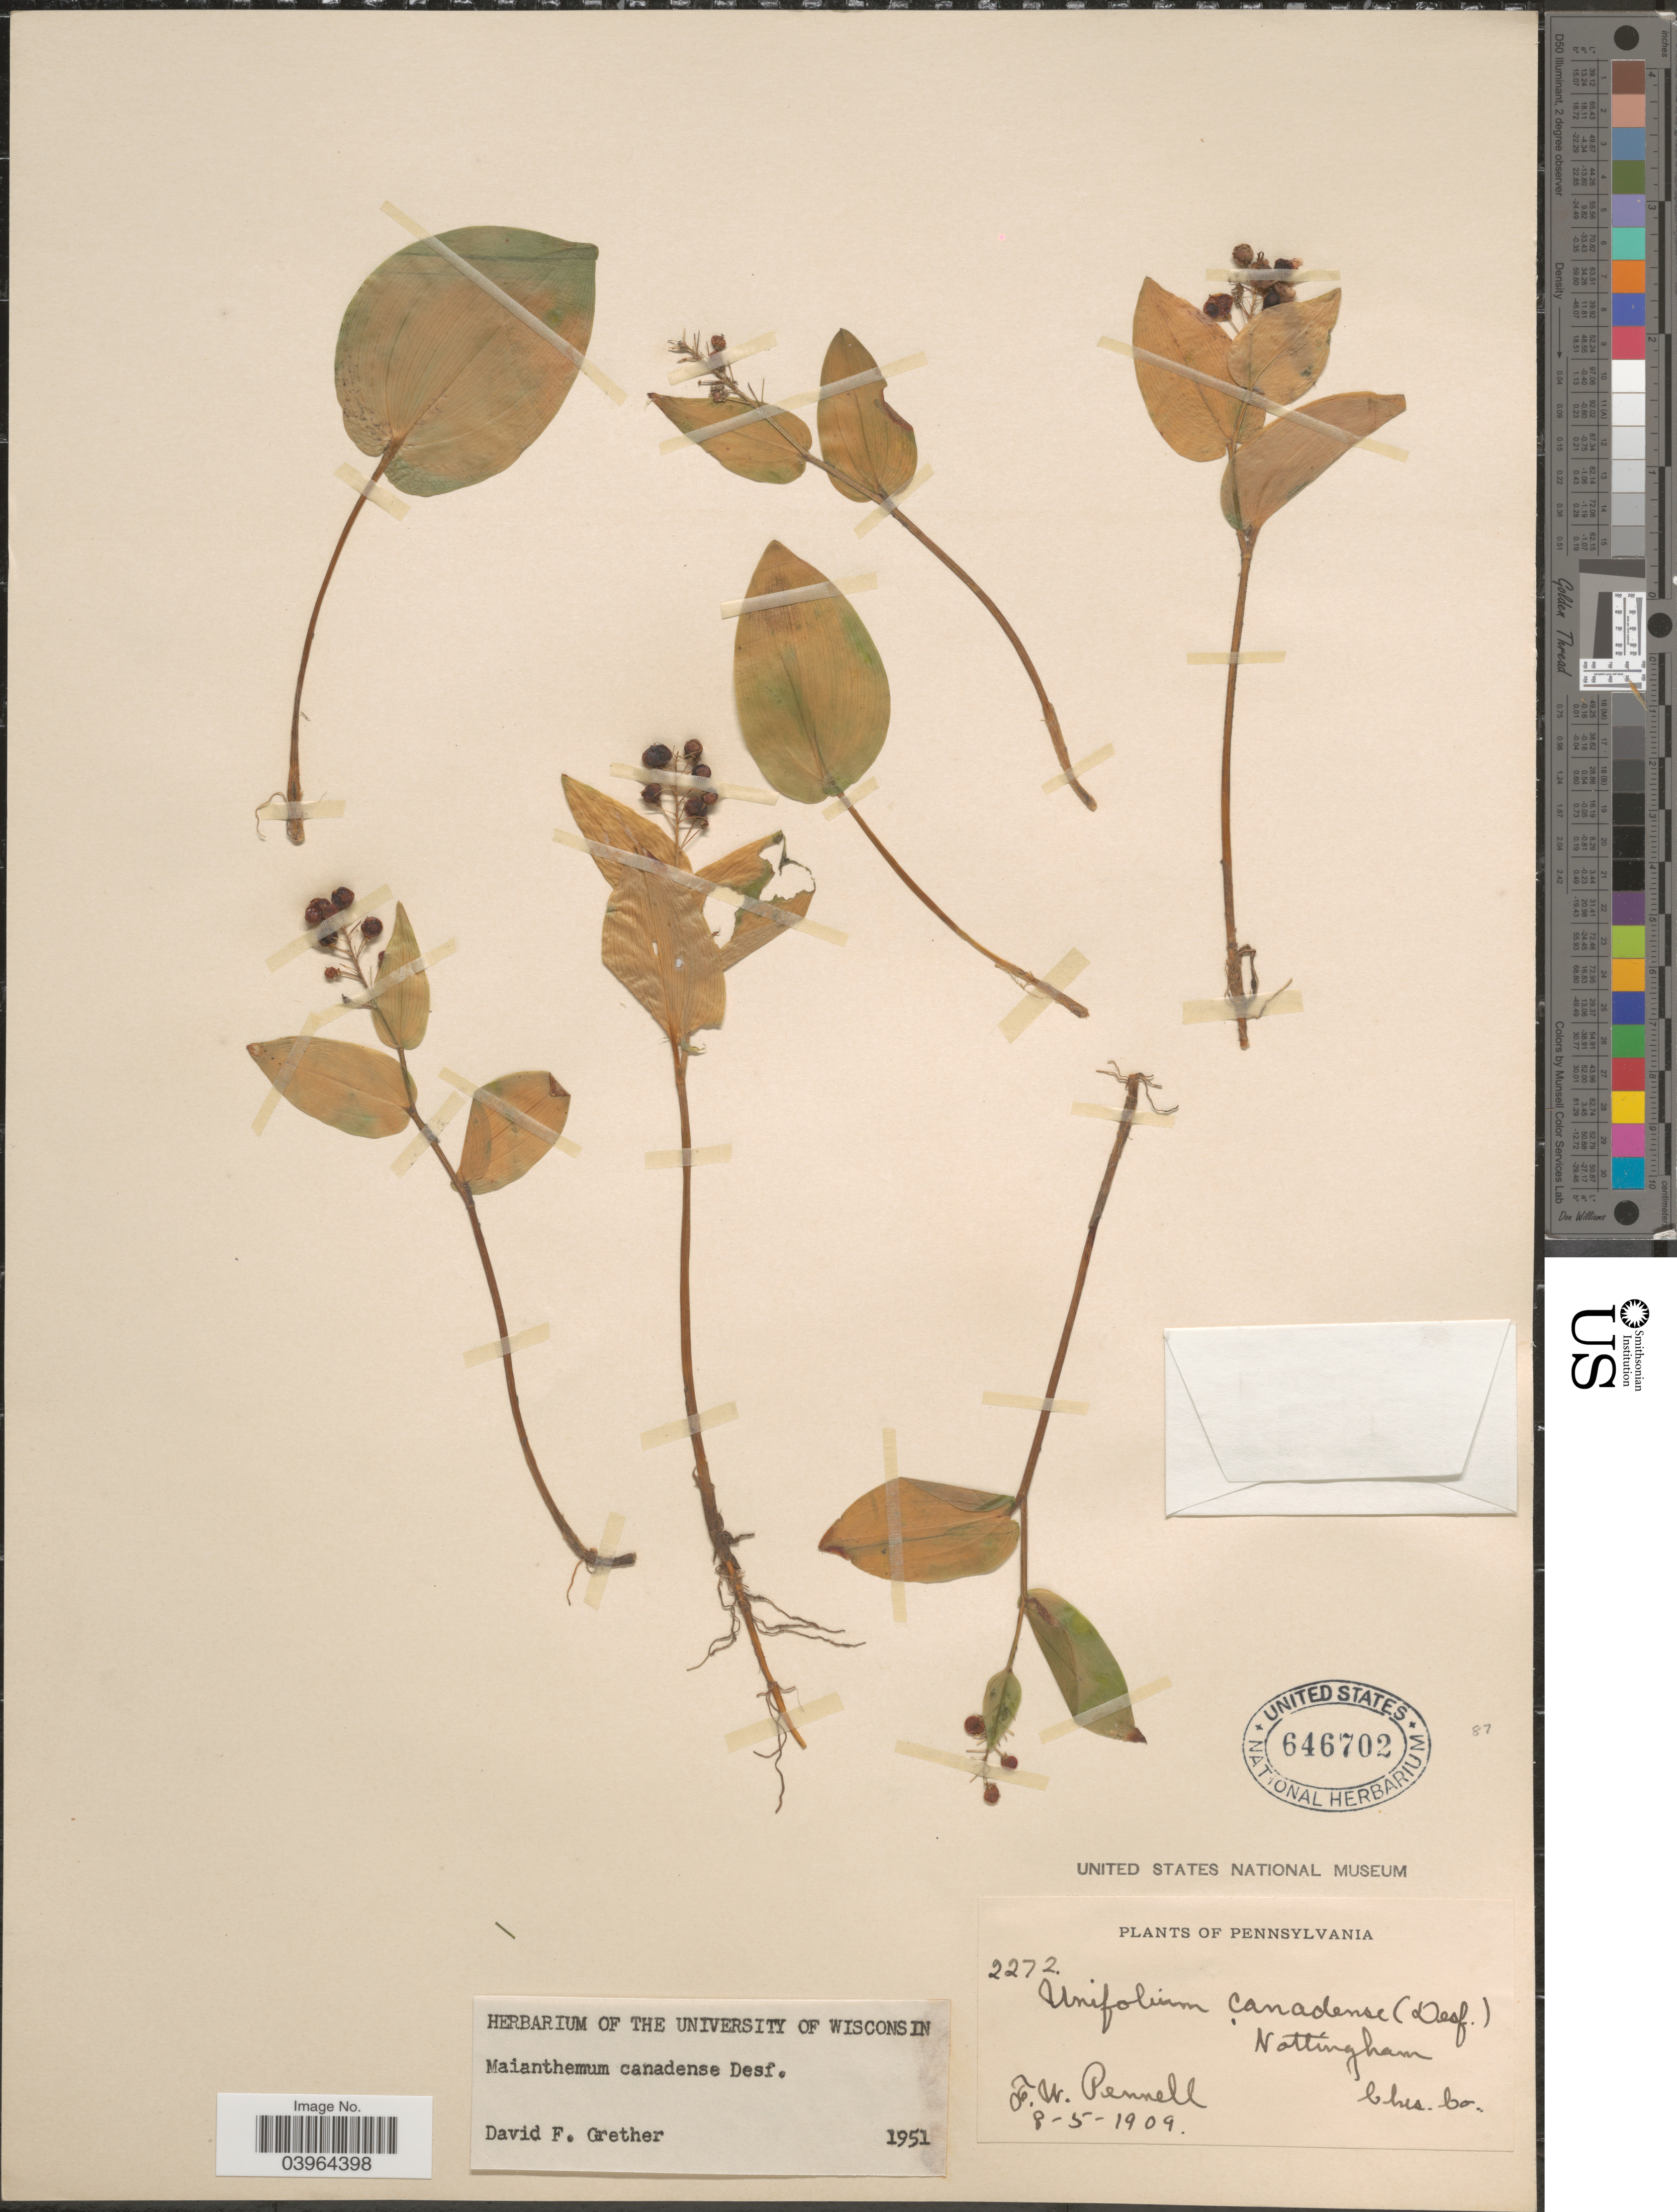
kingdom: Plantae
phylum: Tracheophyta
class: Liliopsida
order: Asparagales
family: Asparagaceae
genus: Maianthemum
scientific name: Maianthemum canadense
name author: Desf.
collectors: F. W. Pennell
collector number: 2272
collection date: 1909-08-05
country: United States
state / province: Pennsylvania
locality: Nottingham. Ches. Co.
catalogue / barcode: US 646702